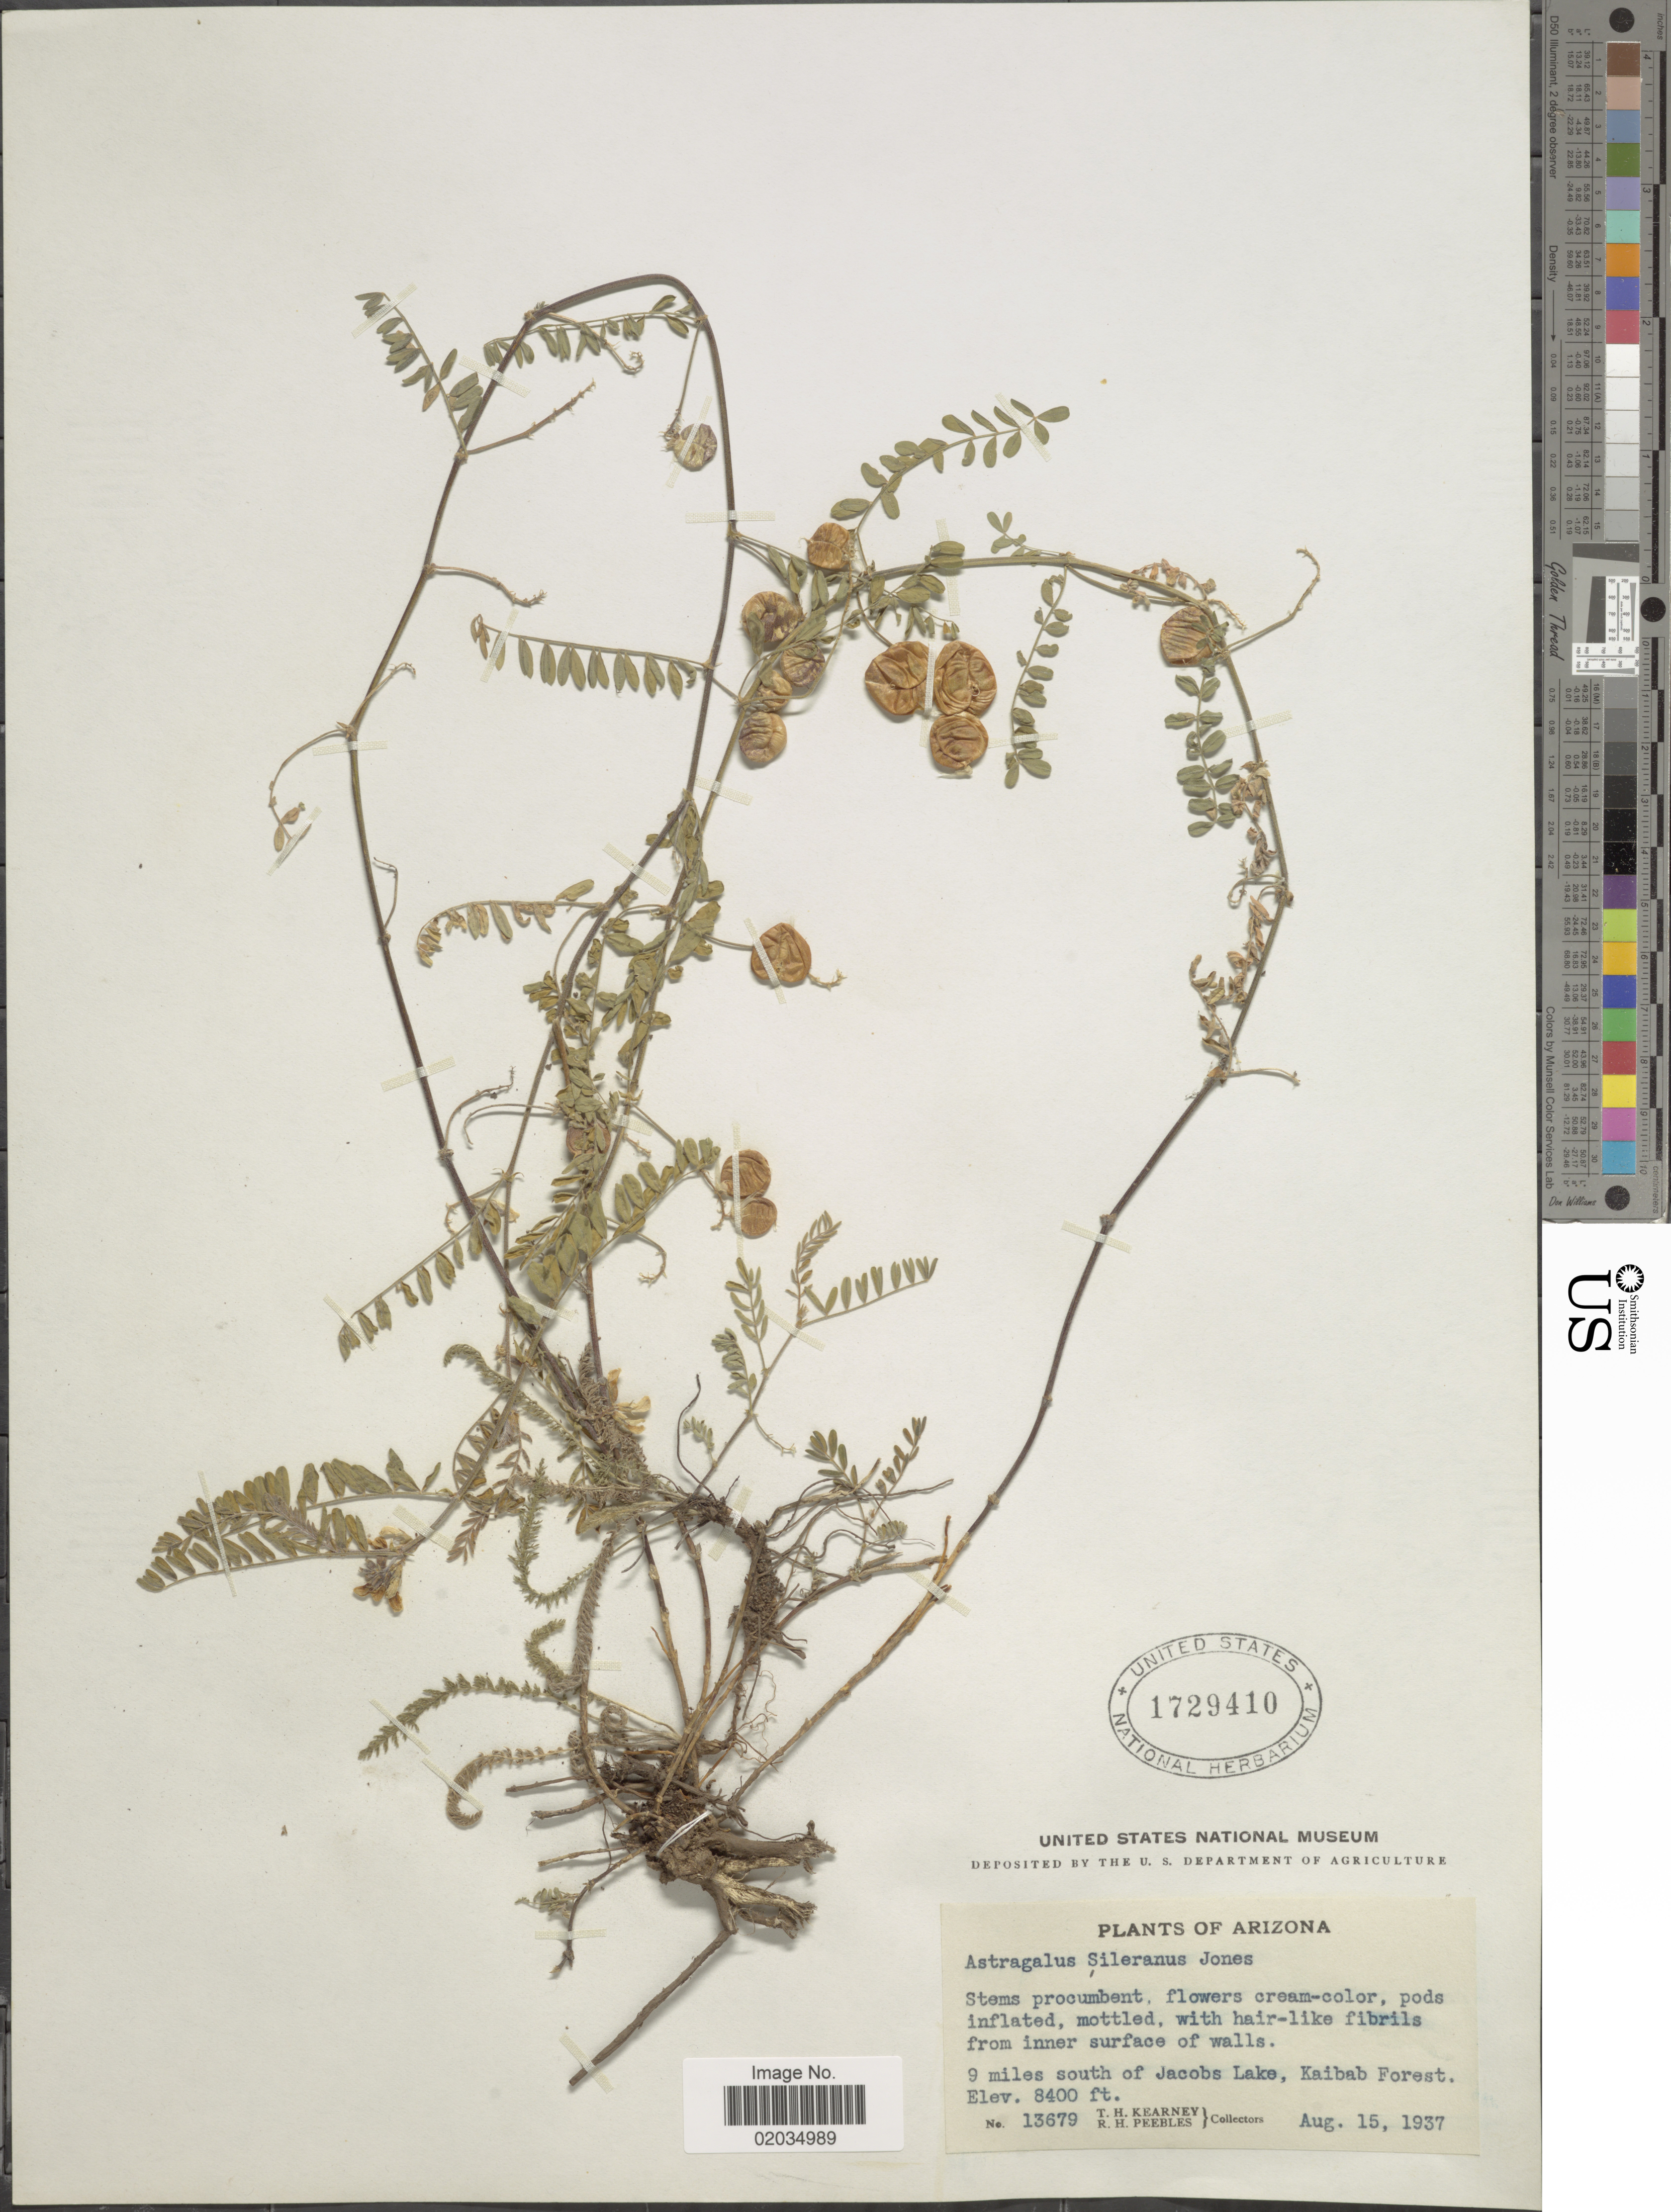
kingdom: Plantae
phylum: Tracheophyta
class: Magnoliopsida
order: Fabales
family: Fabaceae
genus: Astragalus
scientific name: Astragalus subcinereus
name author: A. Gray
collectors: T. H. Kearney & R. H. Peebles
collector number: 13679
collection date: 1937-08-15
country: United States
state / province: Arizona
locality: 9 miles south of Jacobs Lake, Kaibab Forest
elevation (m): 2560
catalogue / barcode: US 1729410